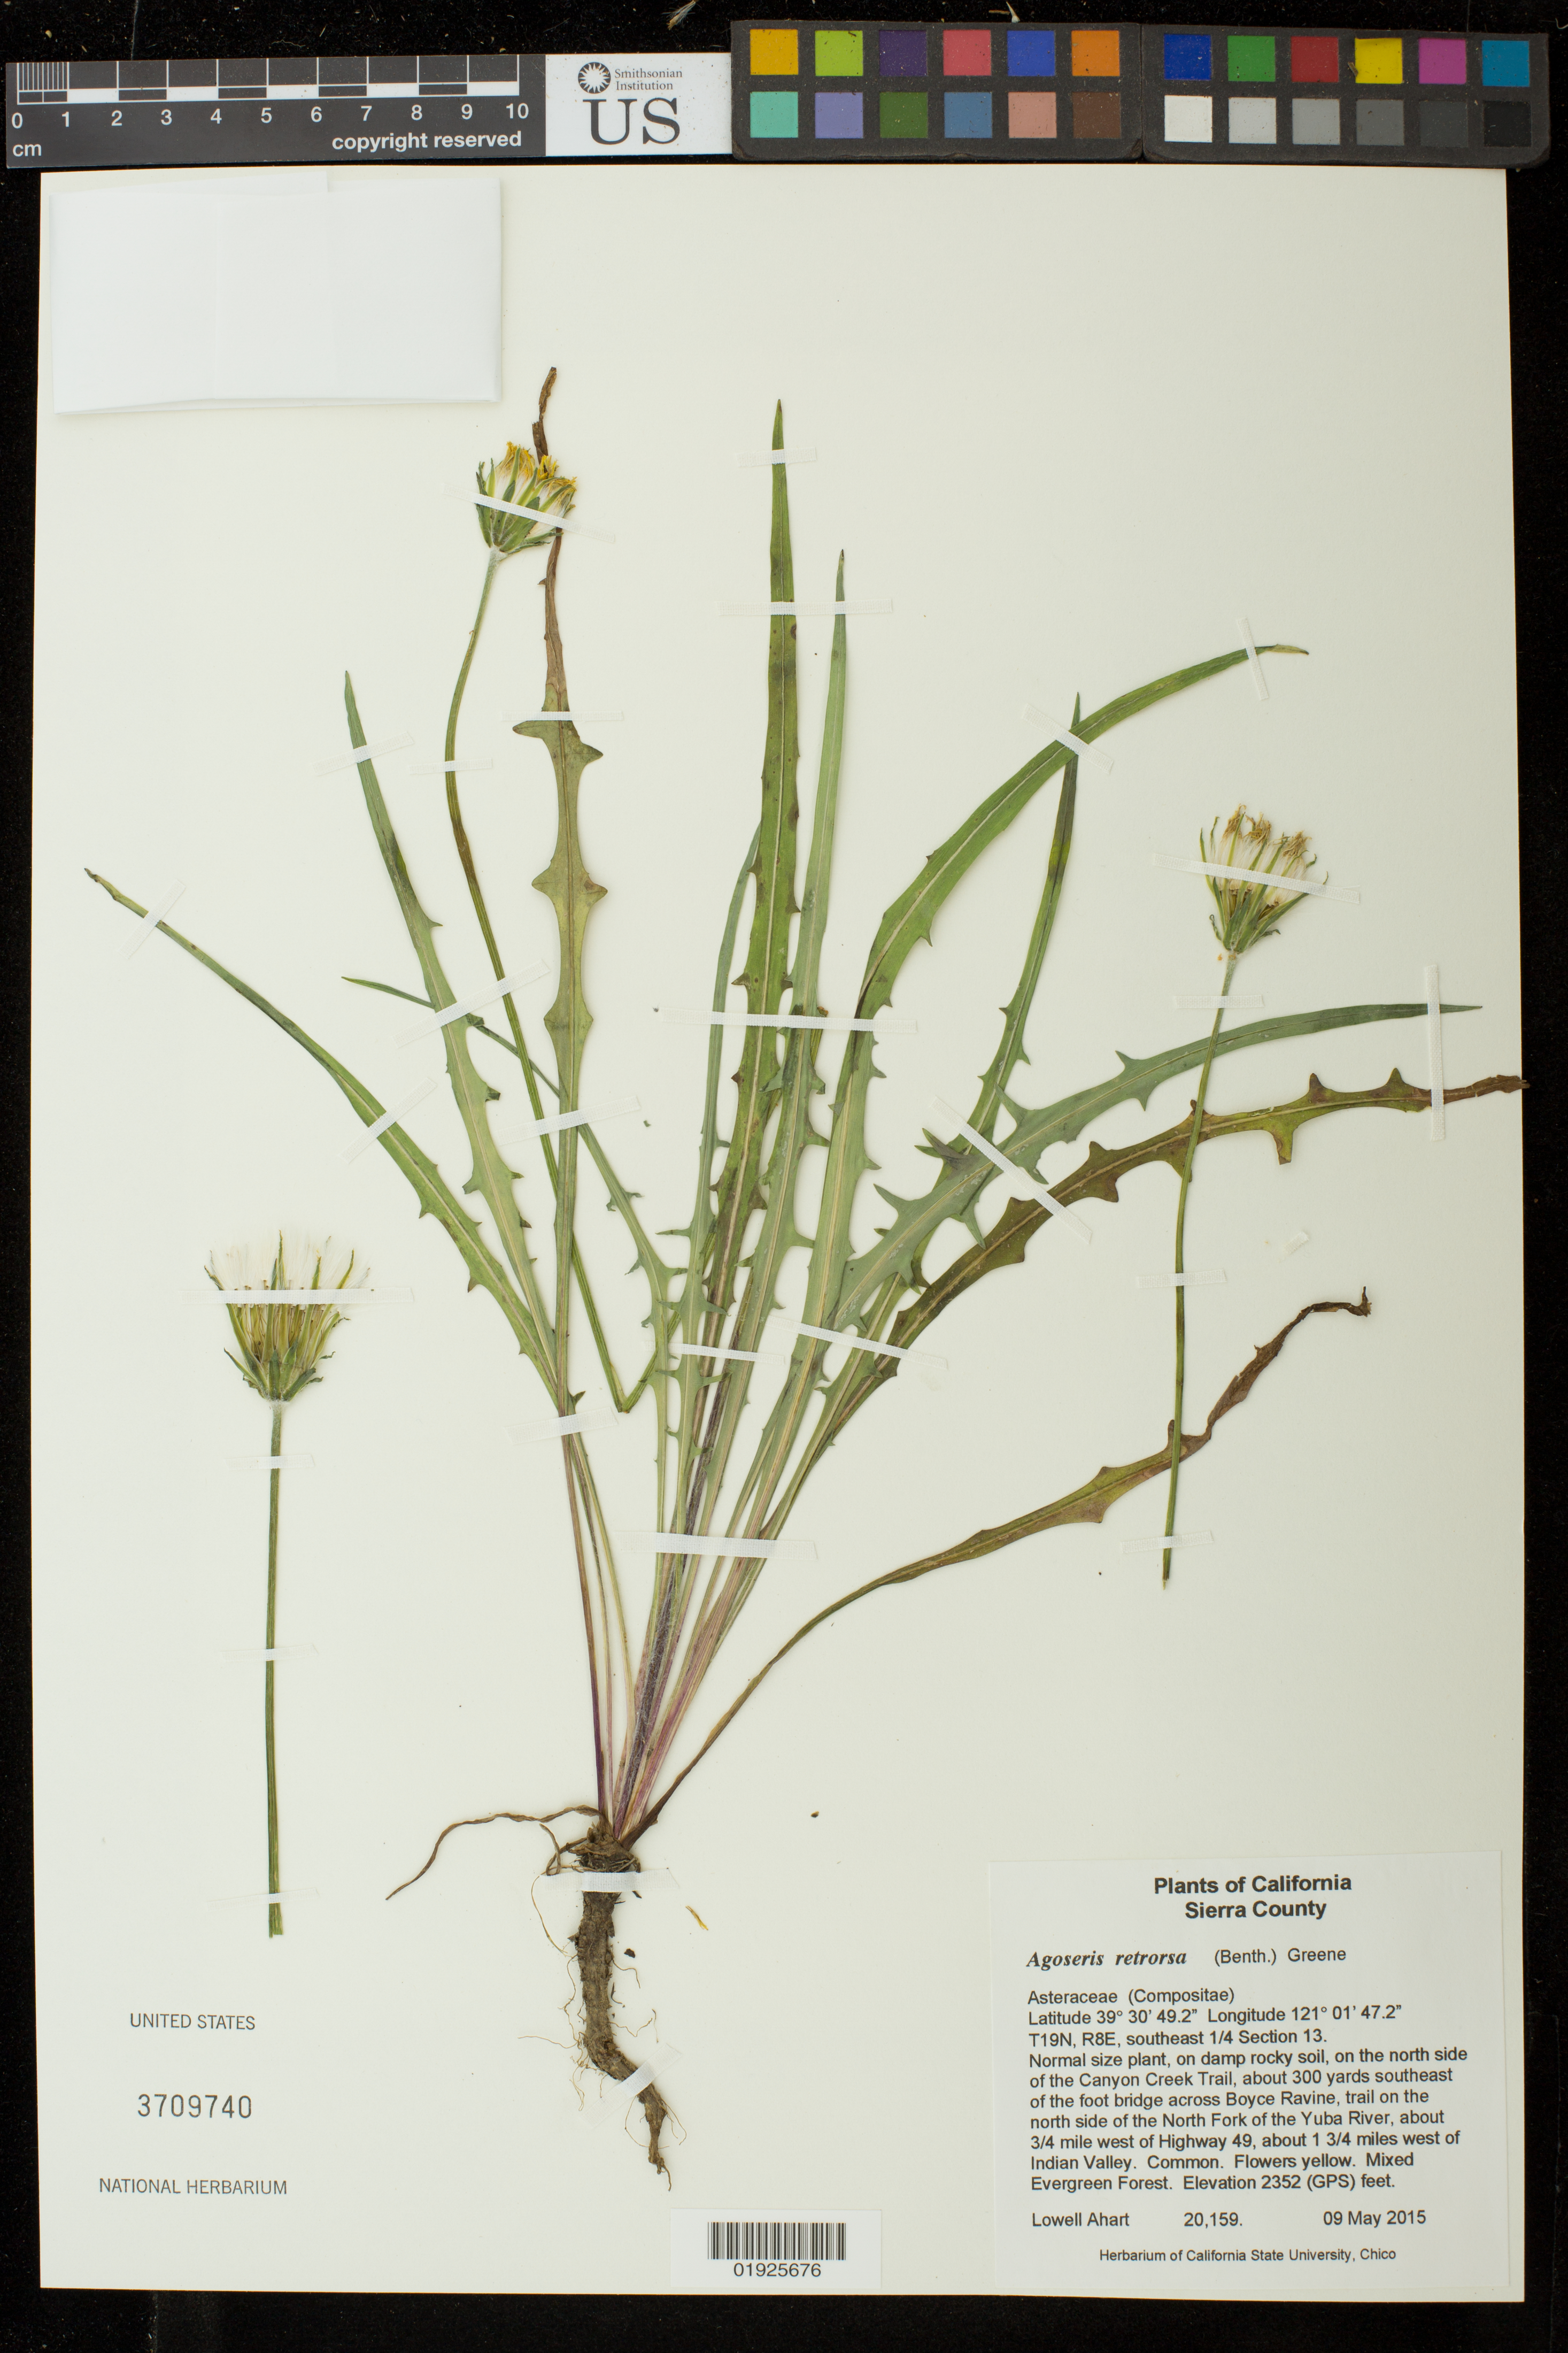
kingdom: Plantae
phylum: Tracheophyta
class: Magnoliopsida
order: Asterales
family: Asteraceae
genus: Agoseris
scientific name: Agoseris retrorsa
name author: (Benth.) Greene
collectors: L. Ahart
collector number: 20159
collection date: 2015-05-09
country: United States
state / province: California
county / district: Sierra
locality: On the north side of the Canyon Creek Trail, about 300 yards southeast of the foot bridge across Boyce Ravine, trail on the north side of the North Fork of the Yuba River, about 3/4 miles west of Highway 49, aboute 1 3/4 miles west of Indian Valley.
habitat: On damp rocky soil. Mixed evergreen forest.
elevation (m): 717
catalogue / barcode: US 3709740